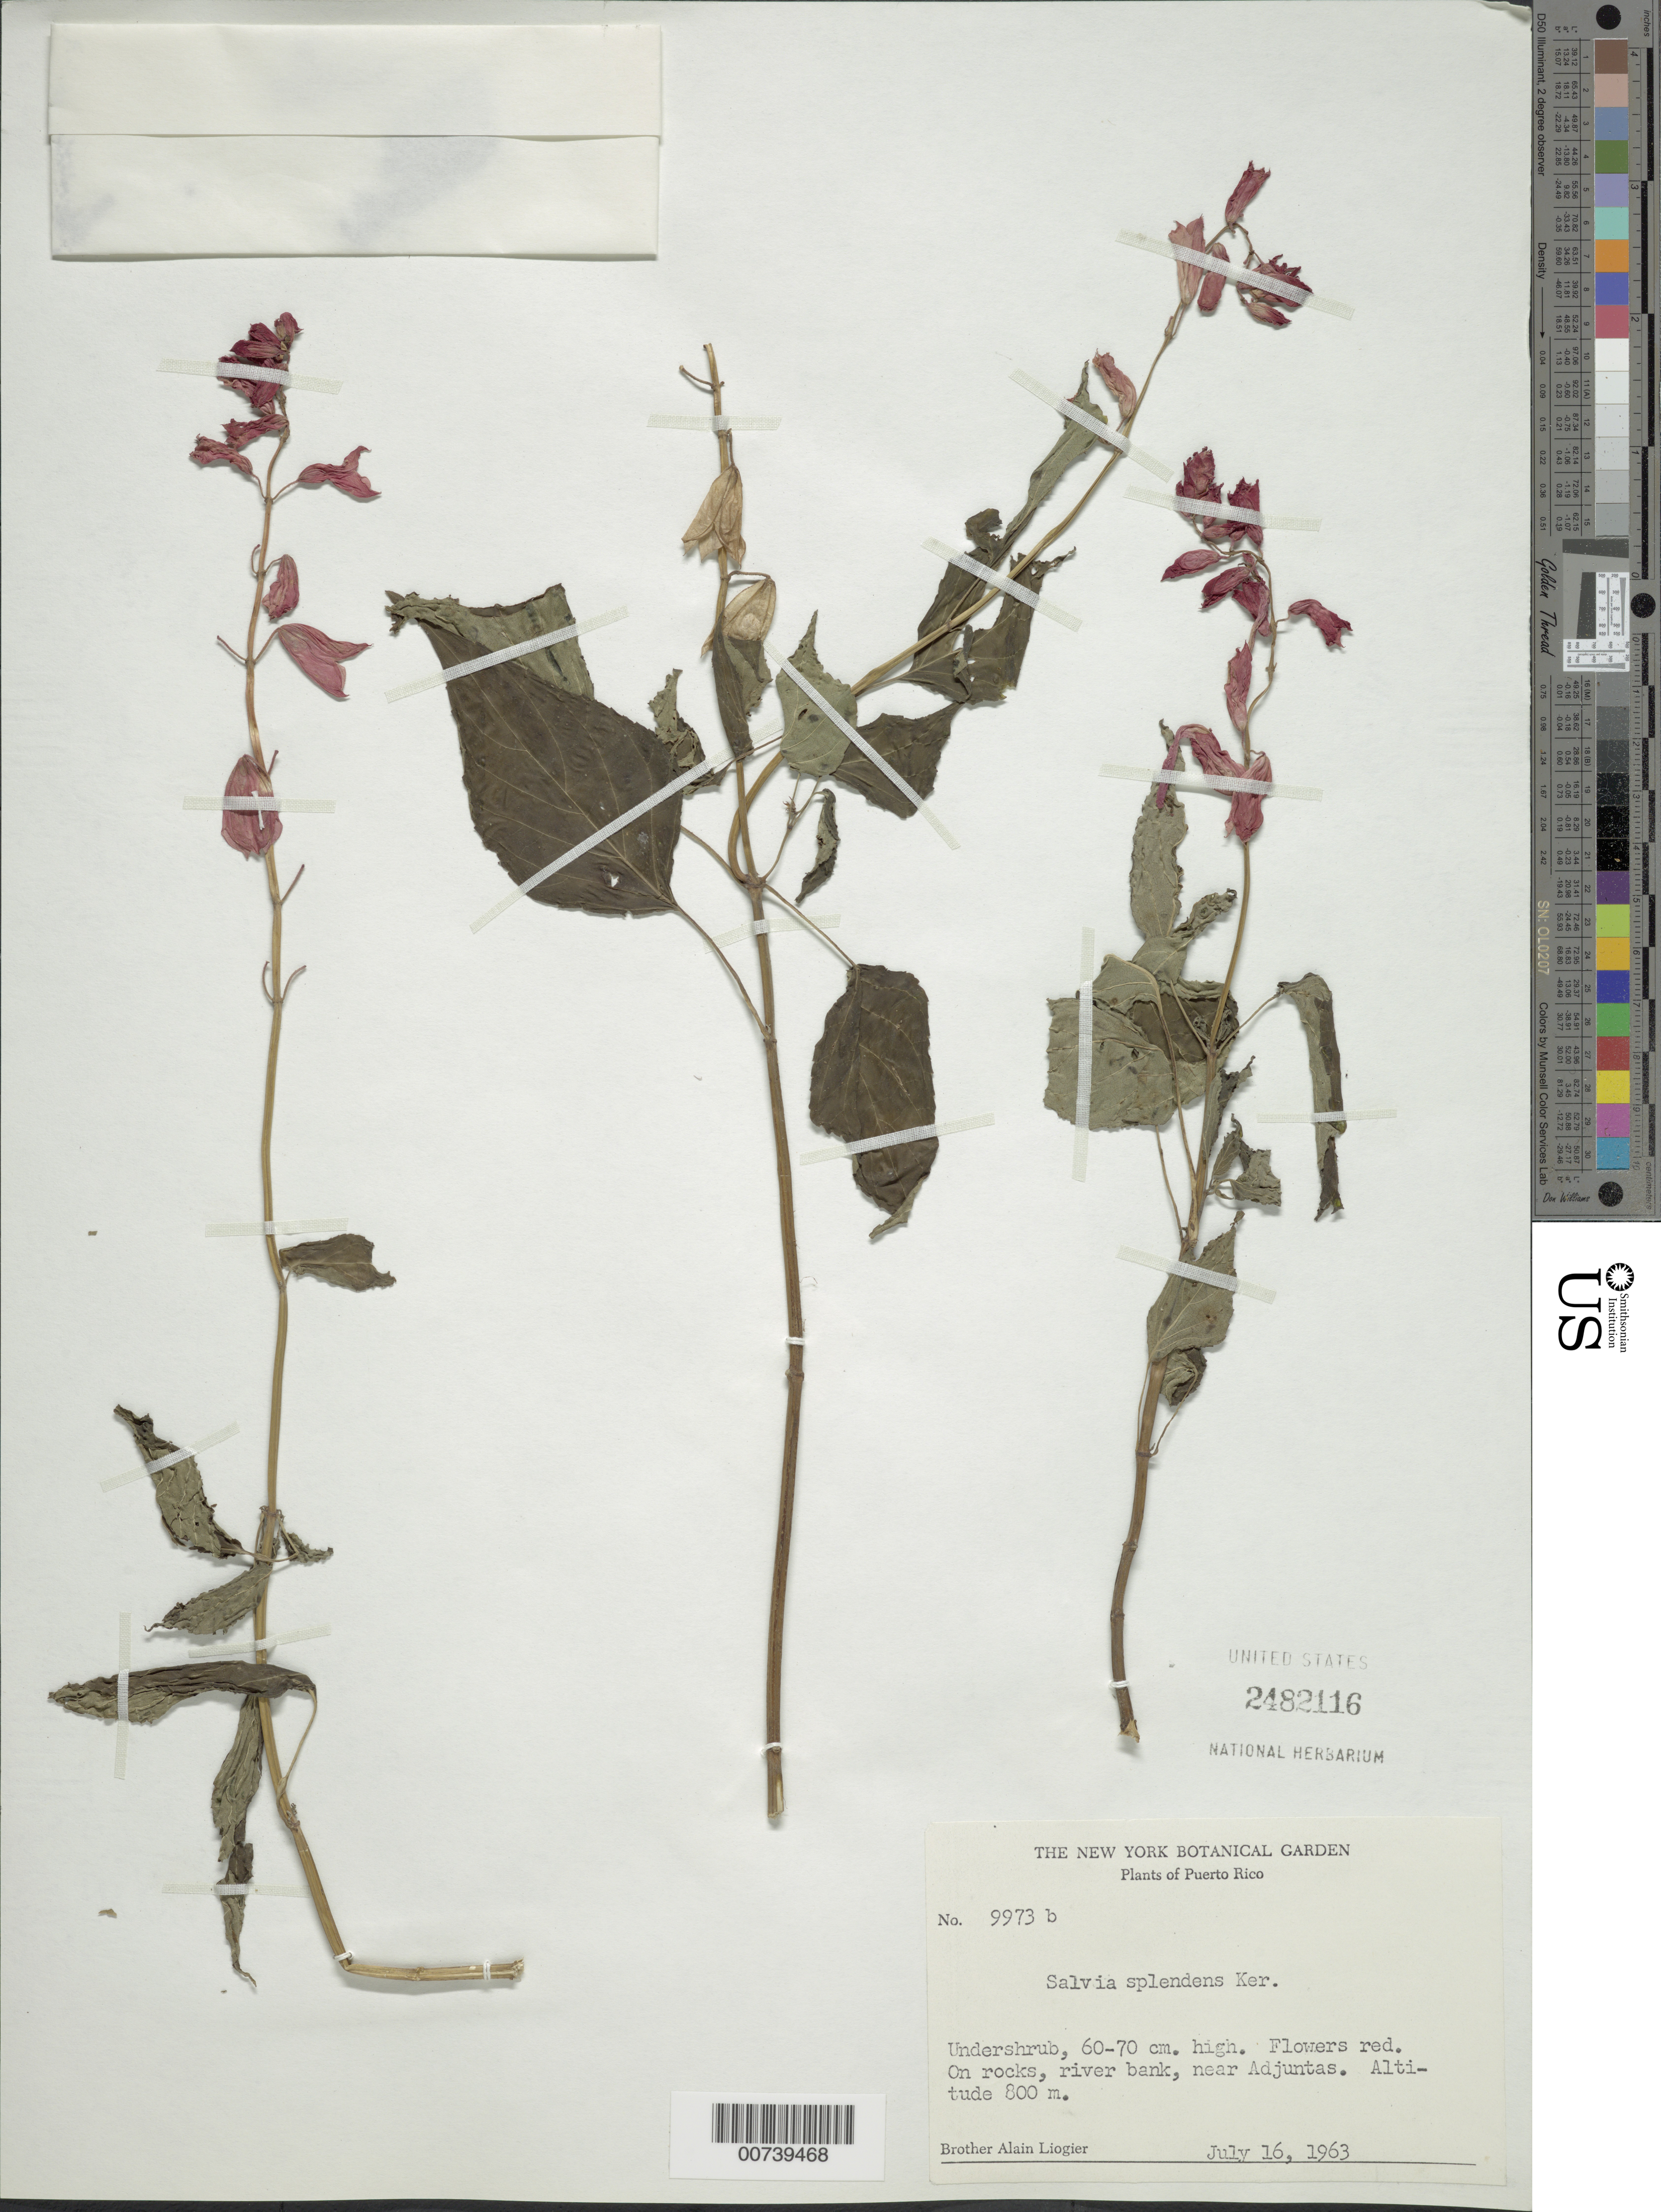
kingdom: Plantae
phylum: Tracheophyta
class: Magnoliopsida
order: Lamiales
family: Lamiaceae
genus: Salvia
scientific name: Salvia splendens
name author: Sellow ex Nees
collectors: A. H. Liogier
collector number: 9973b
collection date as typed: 16 Jul 1963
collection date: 1963-07-16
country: Puerto Rico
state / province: Adjuntas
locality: Near Adjuntas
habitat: On rocks, river bank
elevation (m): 800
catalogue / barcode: US 2482116